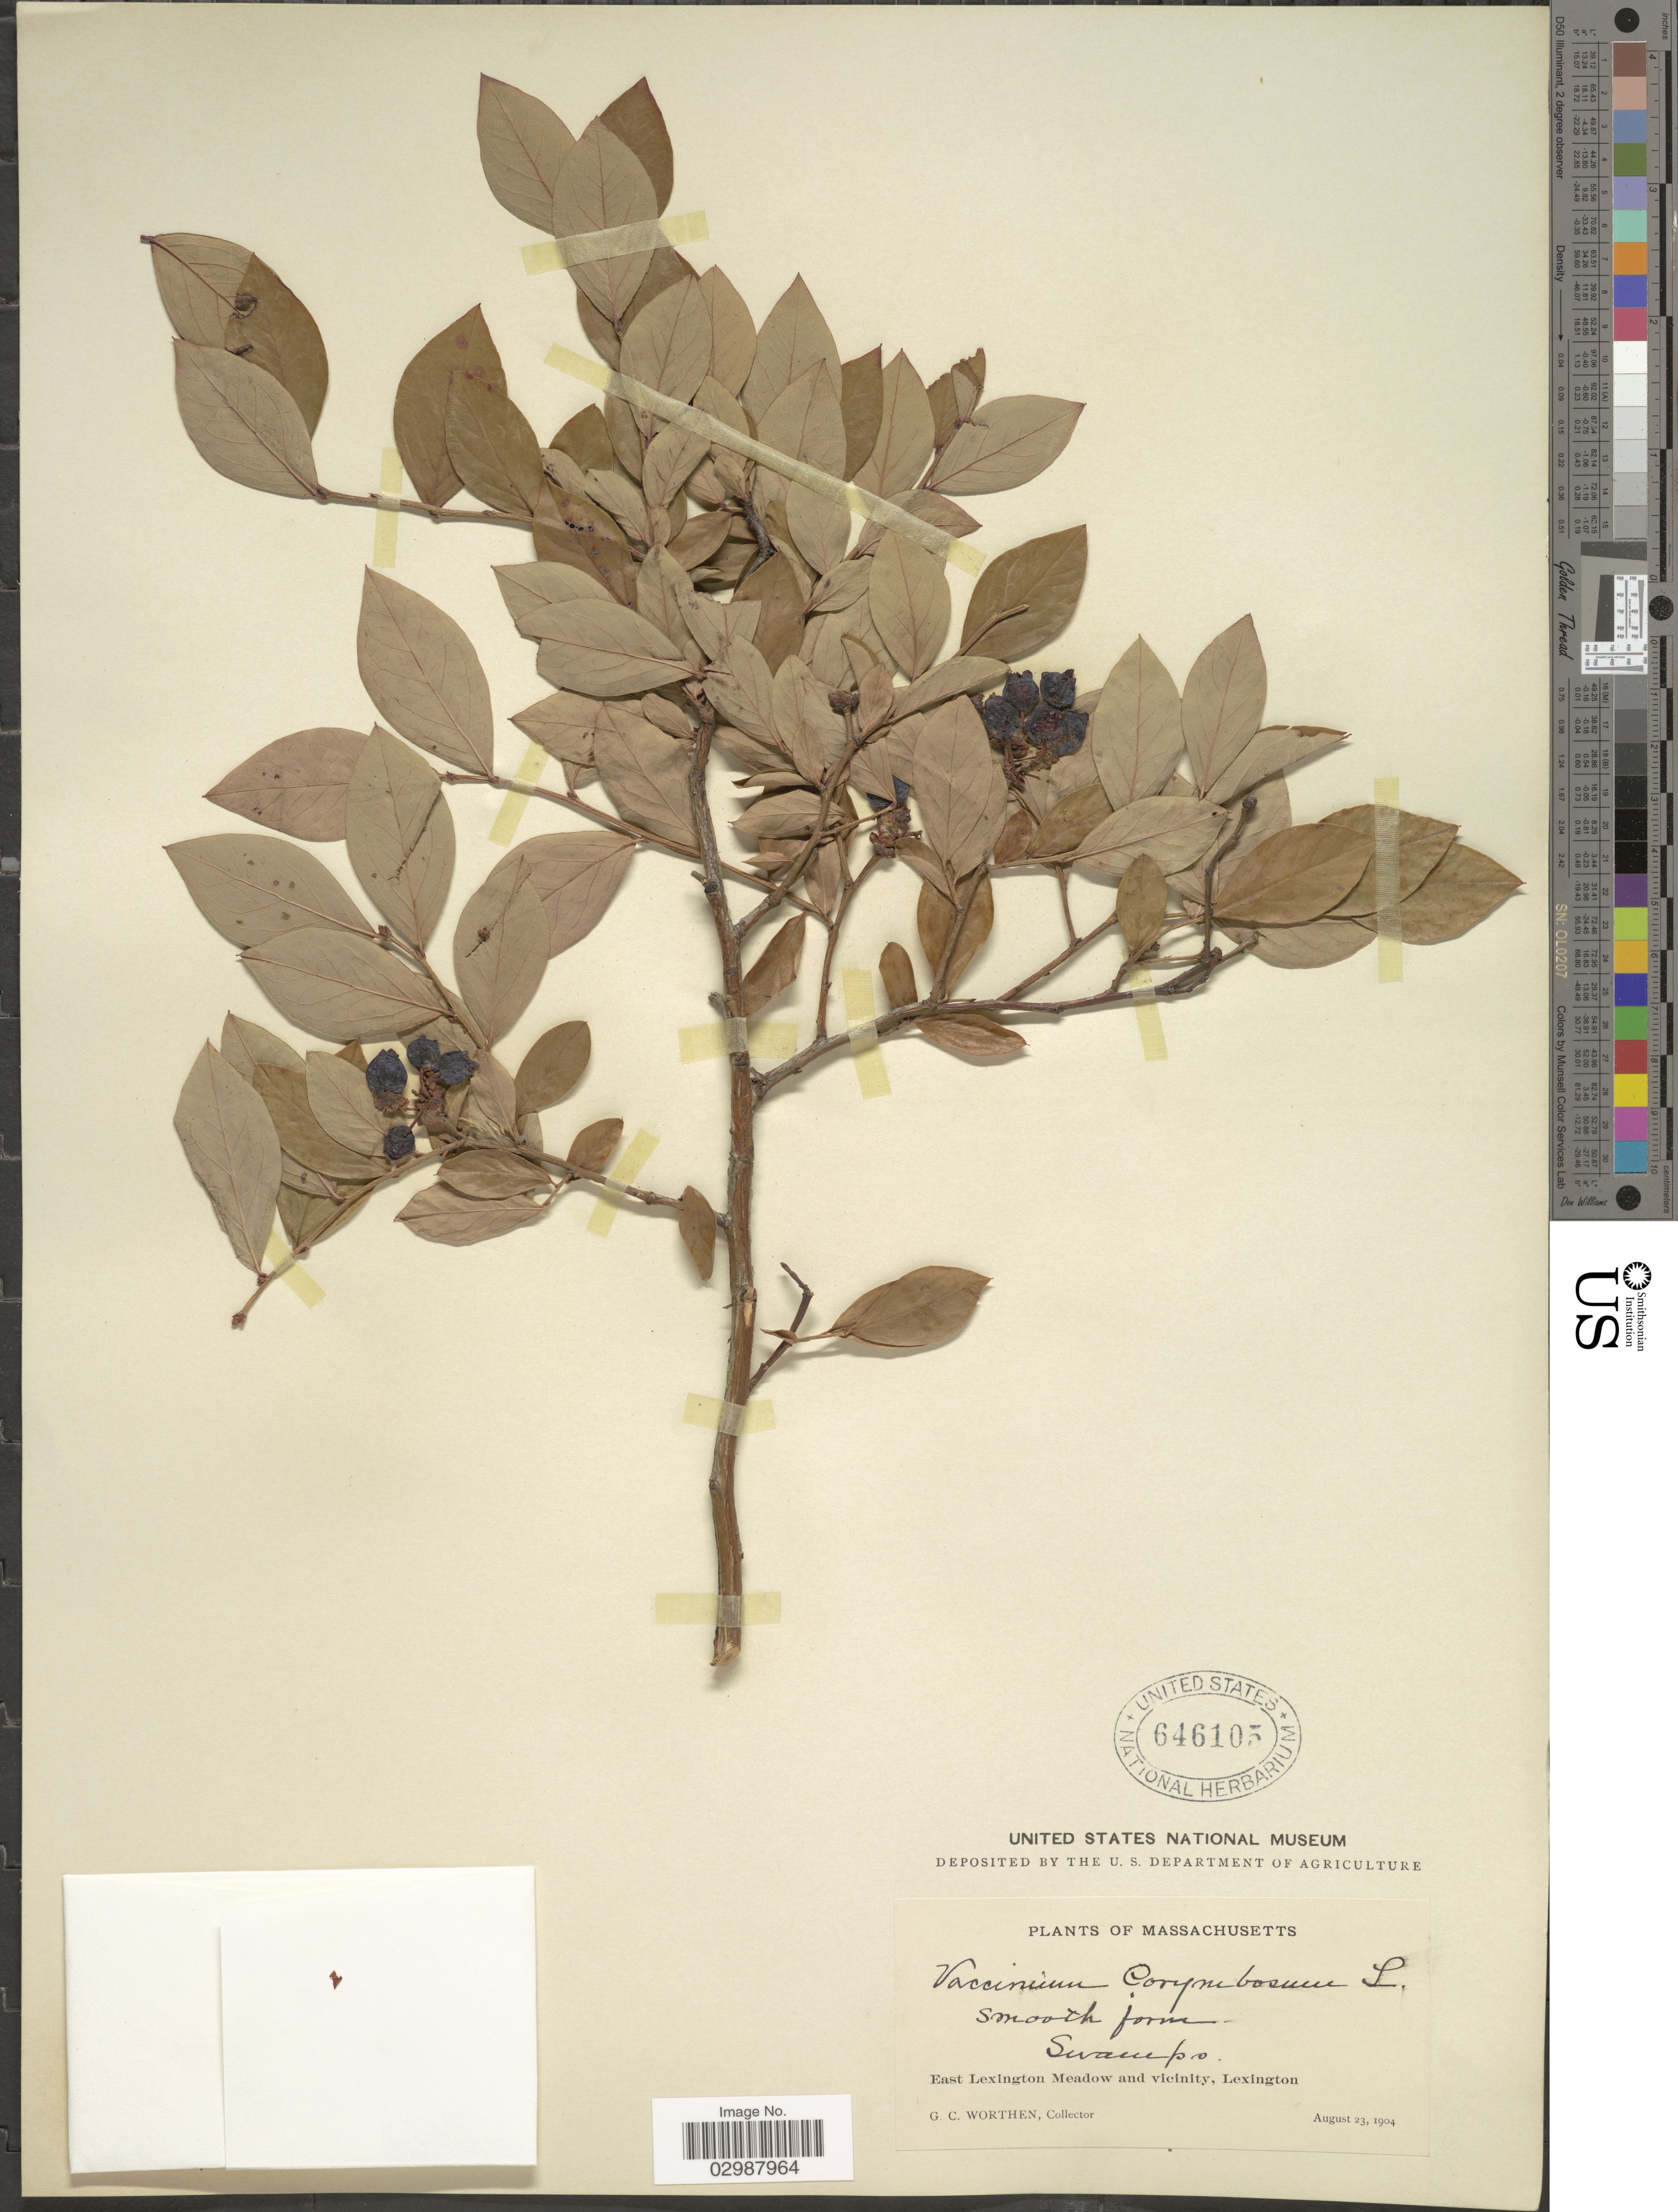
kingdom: Plantae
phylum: Tracheophyta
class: Magnoliopsida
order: Ericales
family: Ericaceae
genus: Vaccinium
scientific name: Vaccinium corymbosum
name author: L.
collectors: G. Worthen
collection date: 1904-08-23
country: United States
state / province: Massachusetts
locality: Swamps. East Lexington Meadow and vicinity, Lexington.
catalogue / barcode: US 646105